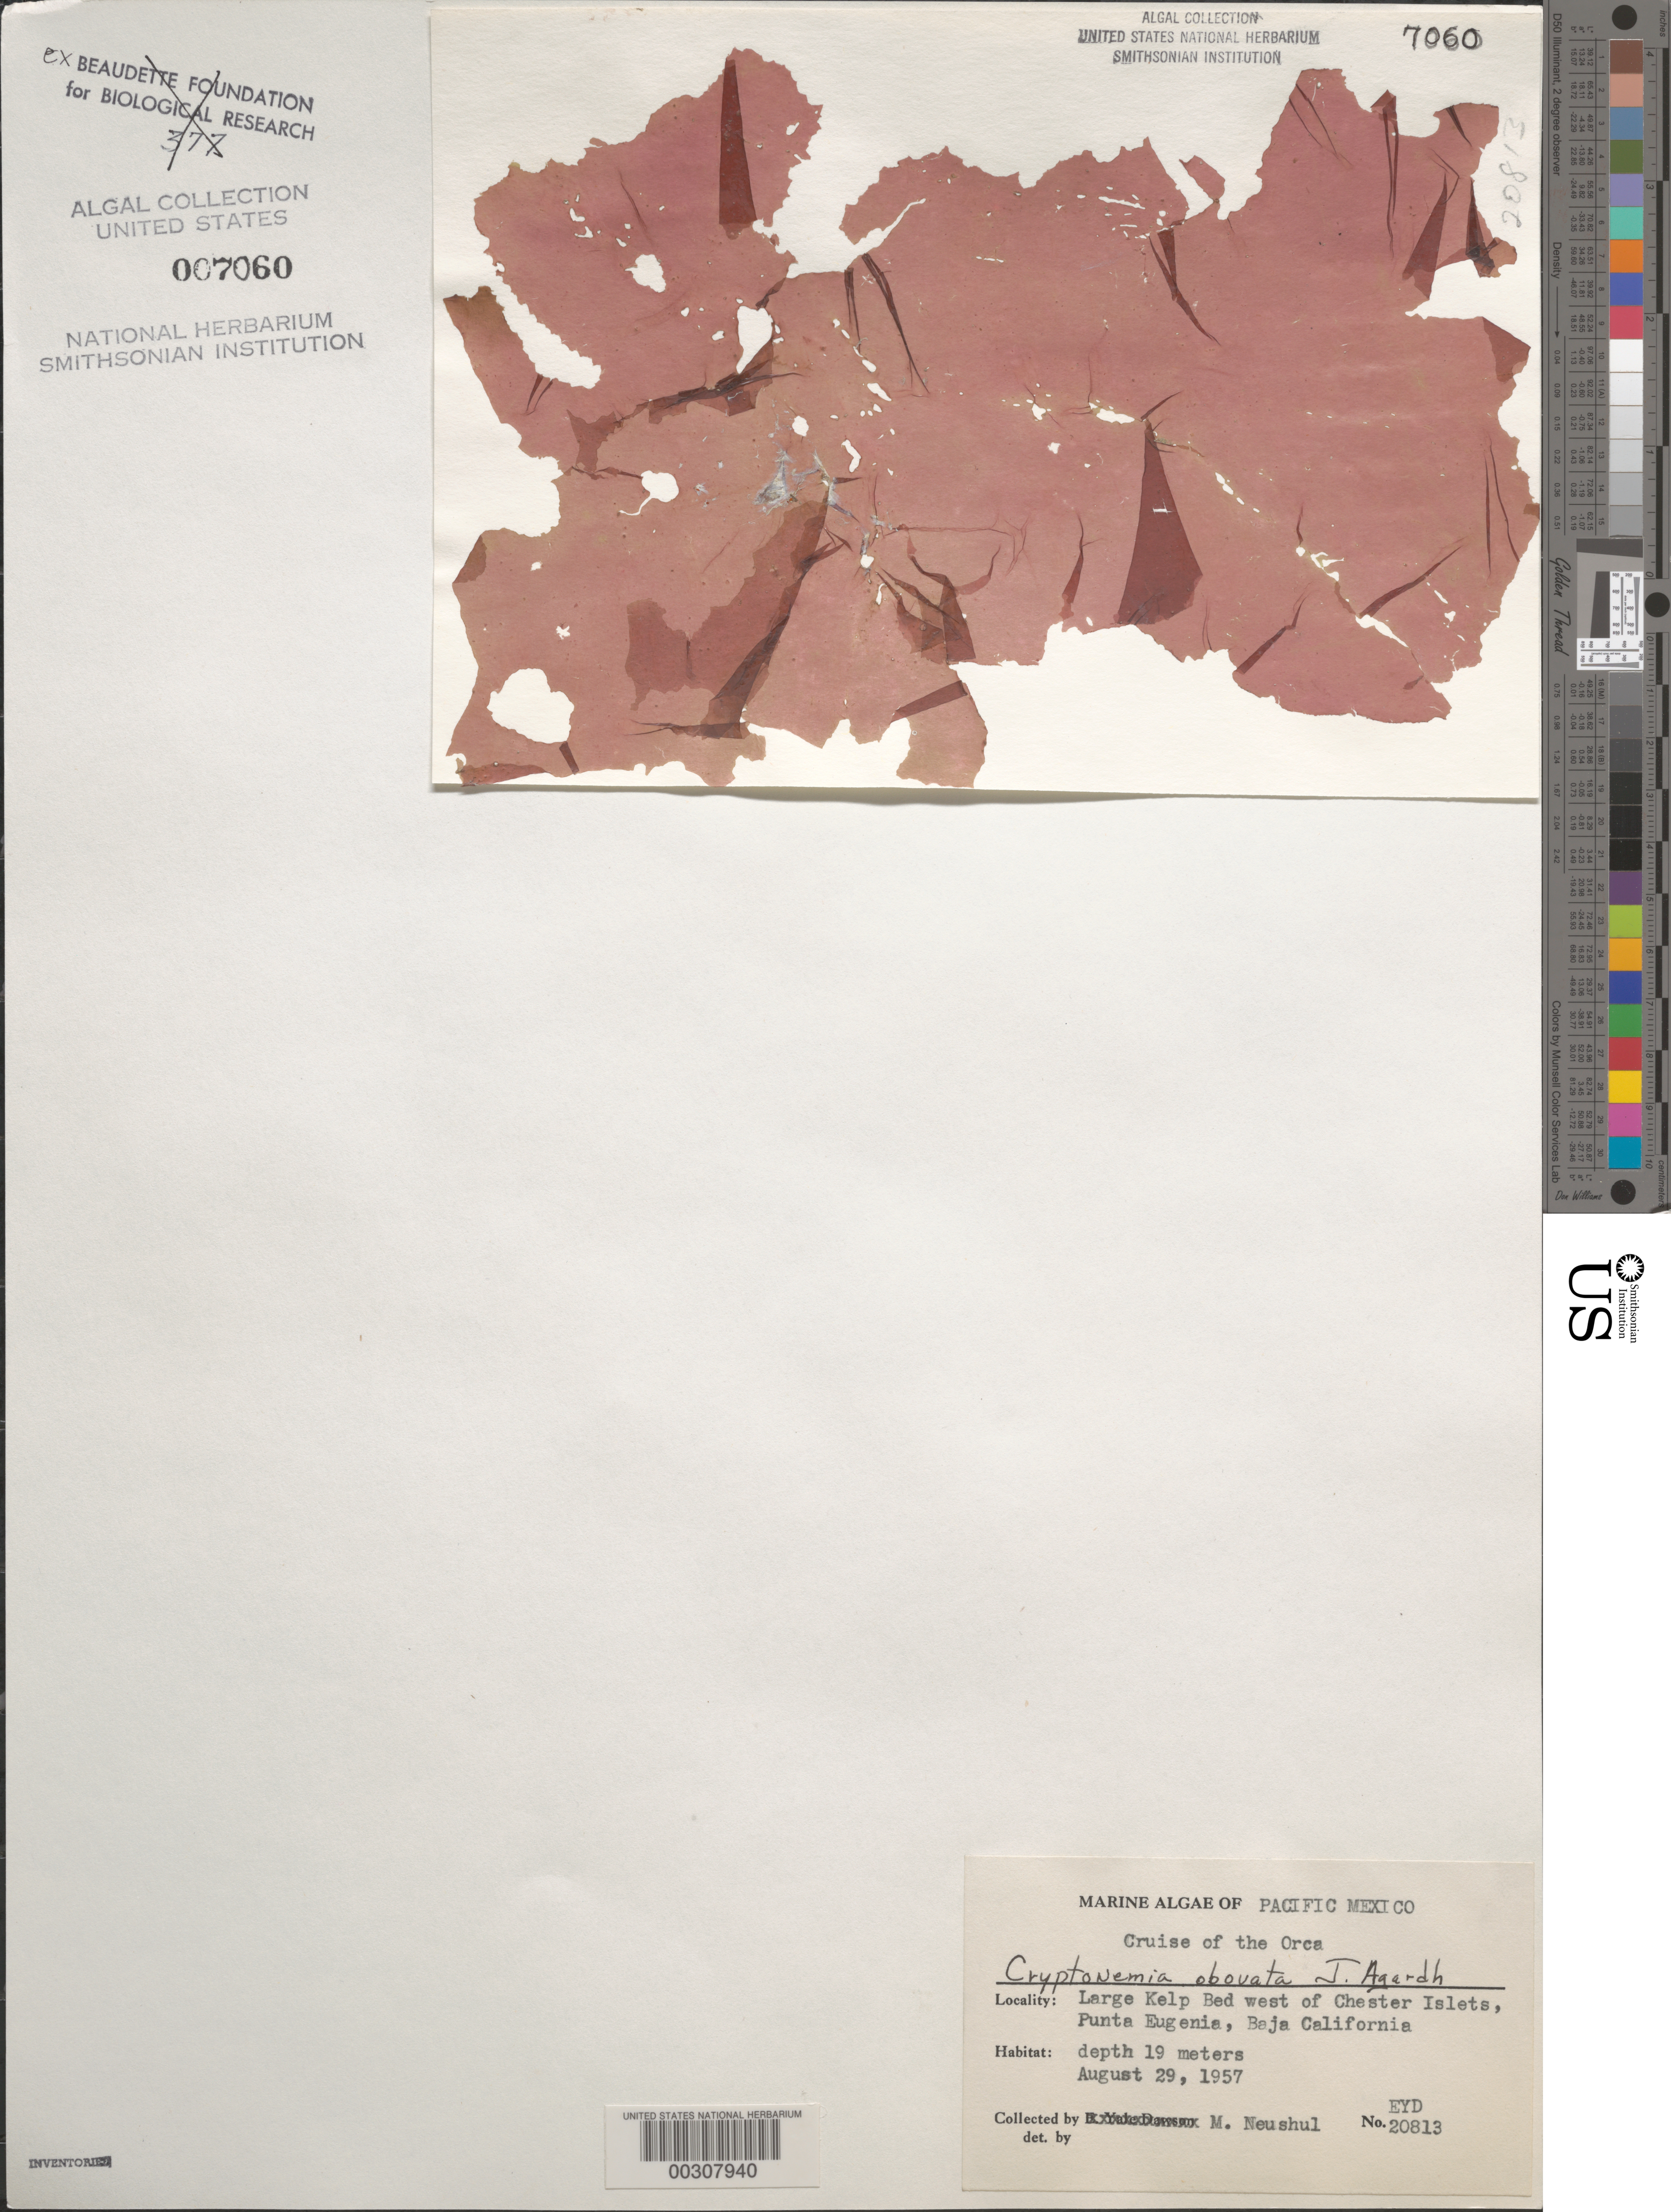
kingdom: Plantae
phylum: Rhodophyta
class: Florideophyceae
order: Halymeniales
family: Halymeniaceae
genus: Cryptonemia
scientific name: Cryptonemia obovata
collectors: M. Neushul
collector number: EYD 20813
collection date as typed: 29 Aug 1957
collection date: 1957-08-29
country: Mexico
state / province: Baja California Sur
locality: Punta Eugenia, west of Chester Islets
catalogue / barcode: US 7060